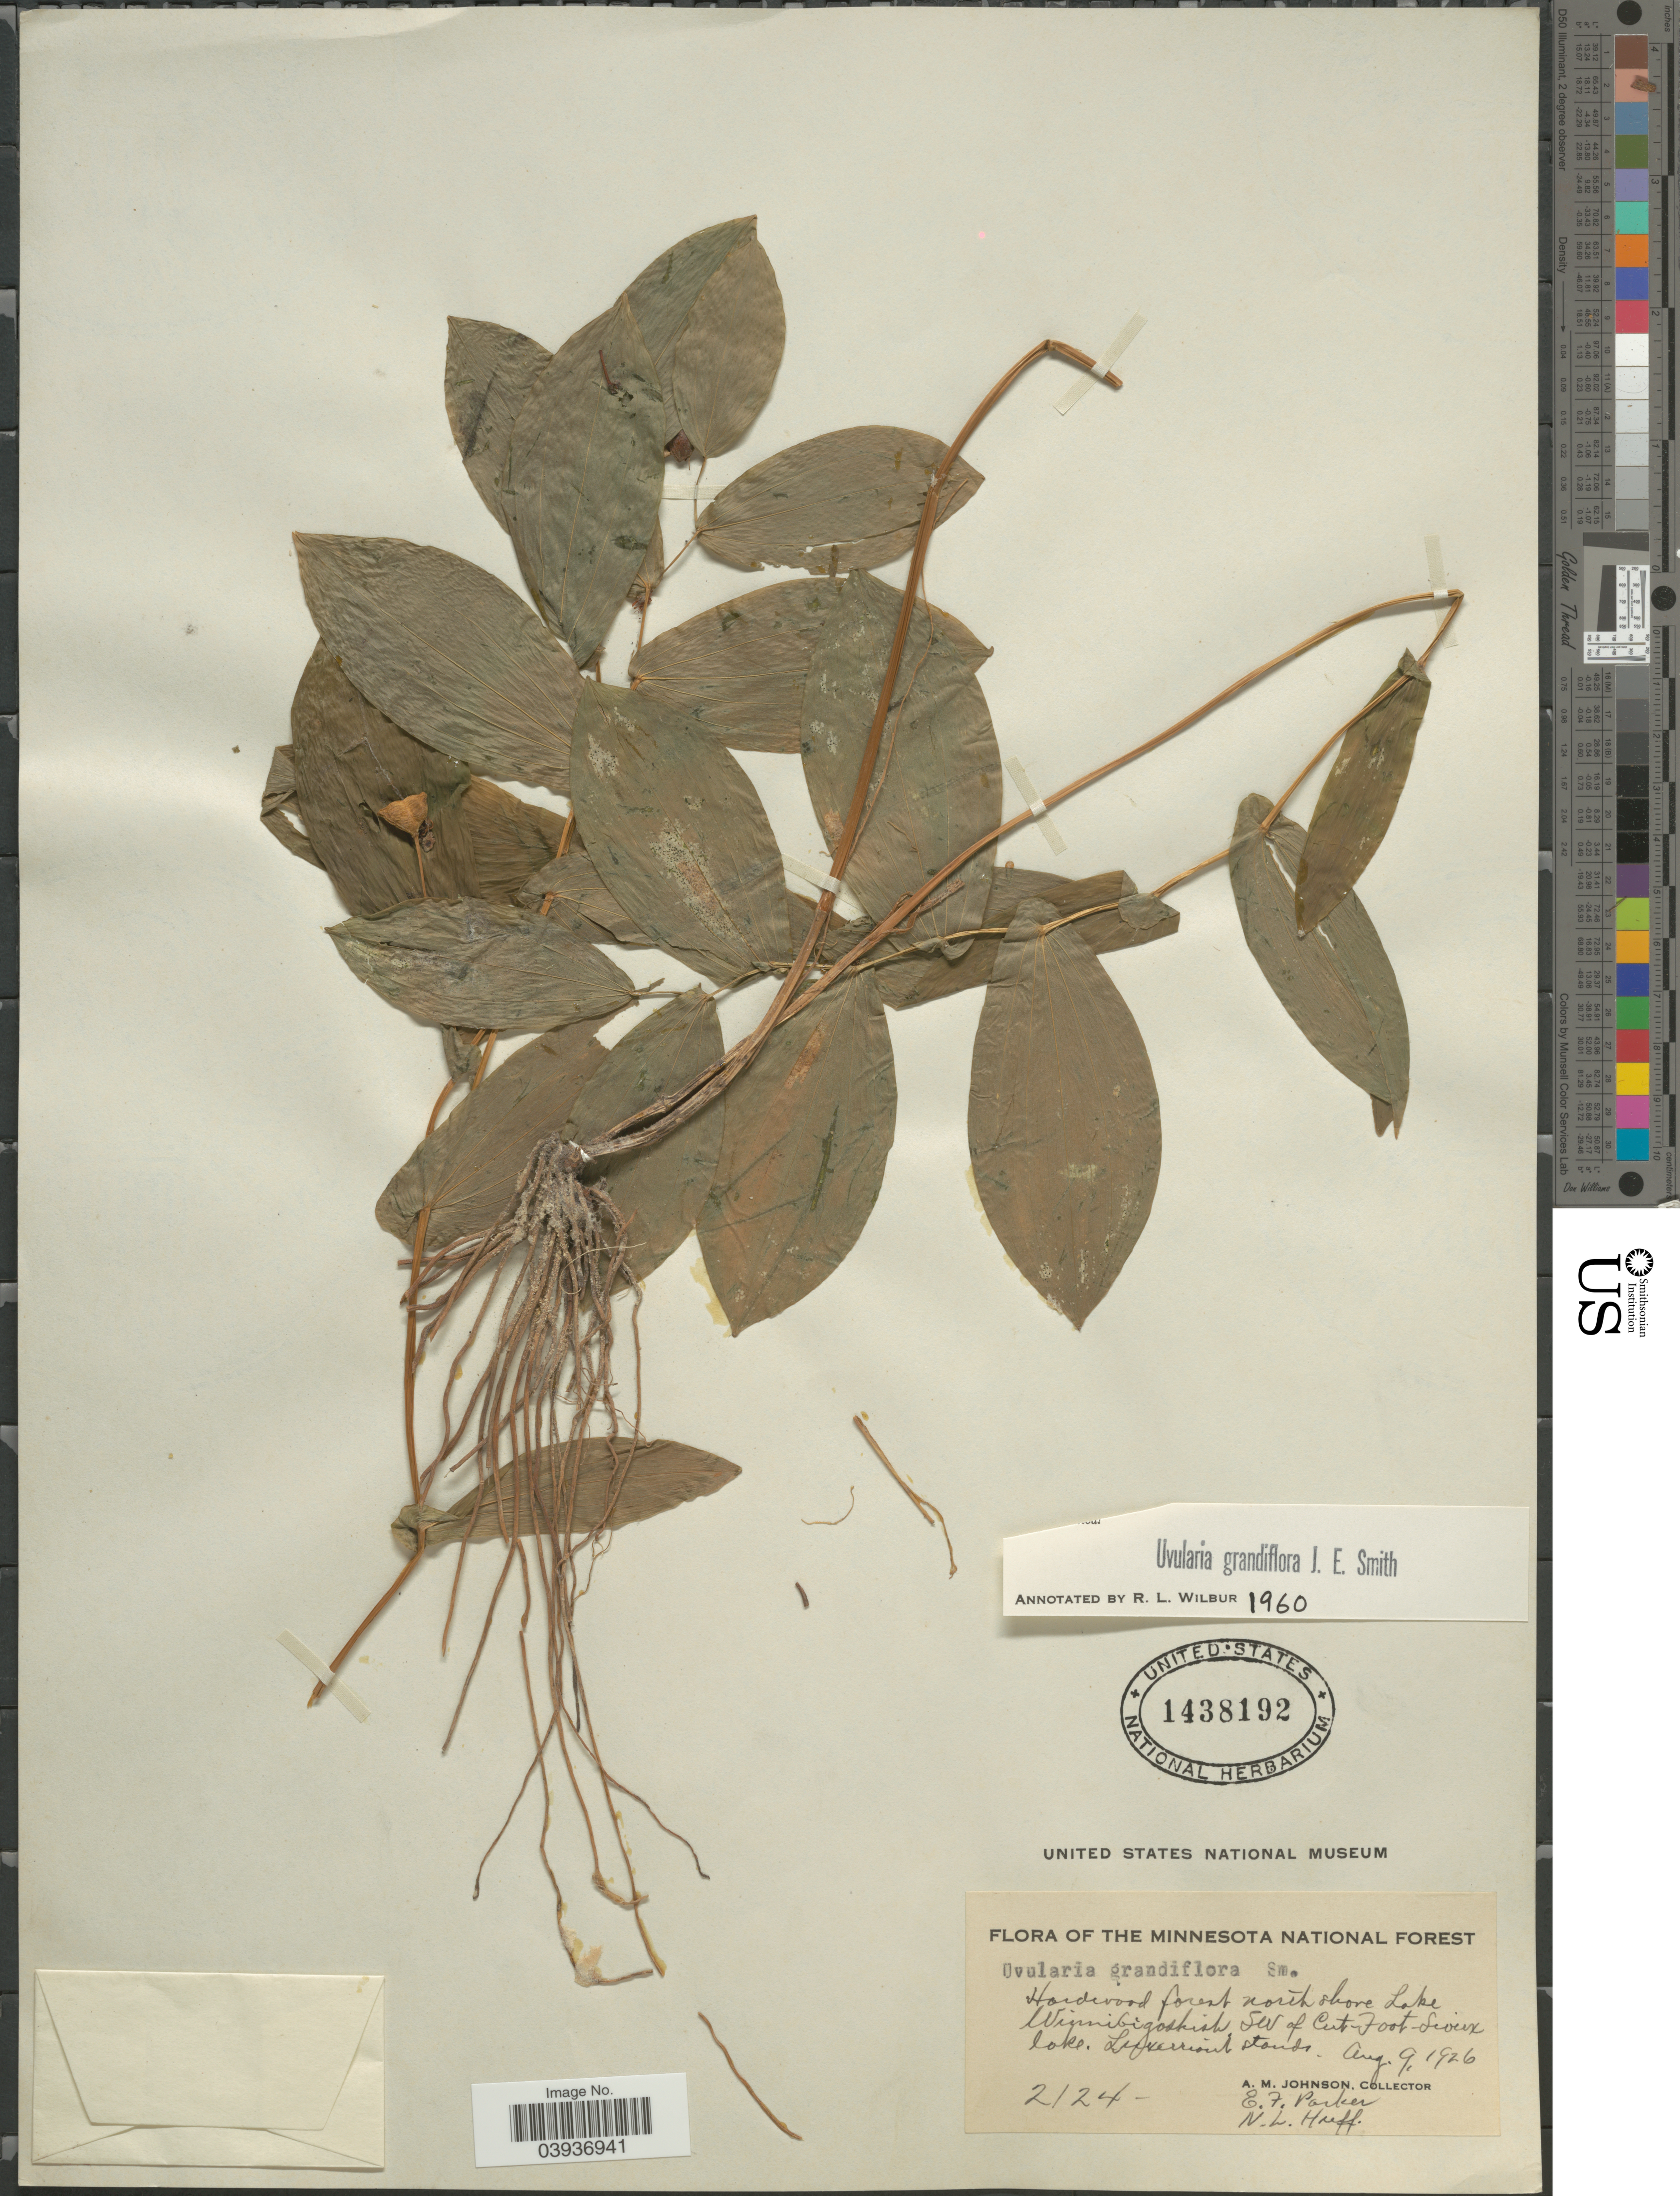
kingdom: Plantae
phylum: Tracheophyta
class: Liliopsida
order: Liliales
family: Colchicaceae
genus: Uvularia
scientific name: Uvularia grandiflora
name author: Sm.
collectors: A. M. Johnson, E. Parker & N. Huff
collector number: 2124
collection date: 1926-08-09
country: United States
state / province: Minnesota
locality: The Minnesota National Forest. Hardwood forest north shore Lake Winnibigoshish SW of Cut-Foot-Sioux lake.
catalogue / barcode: US 1438192